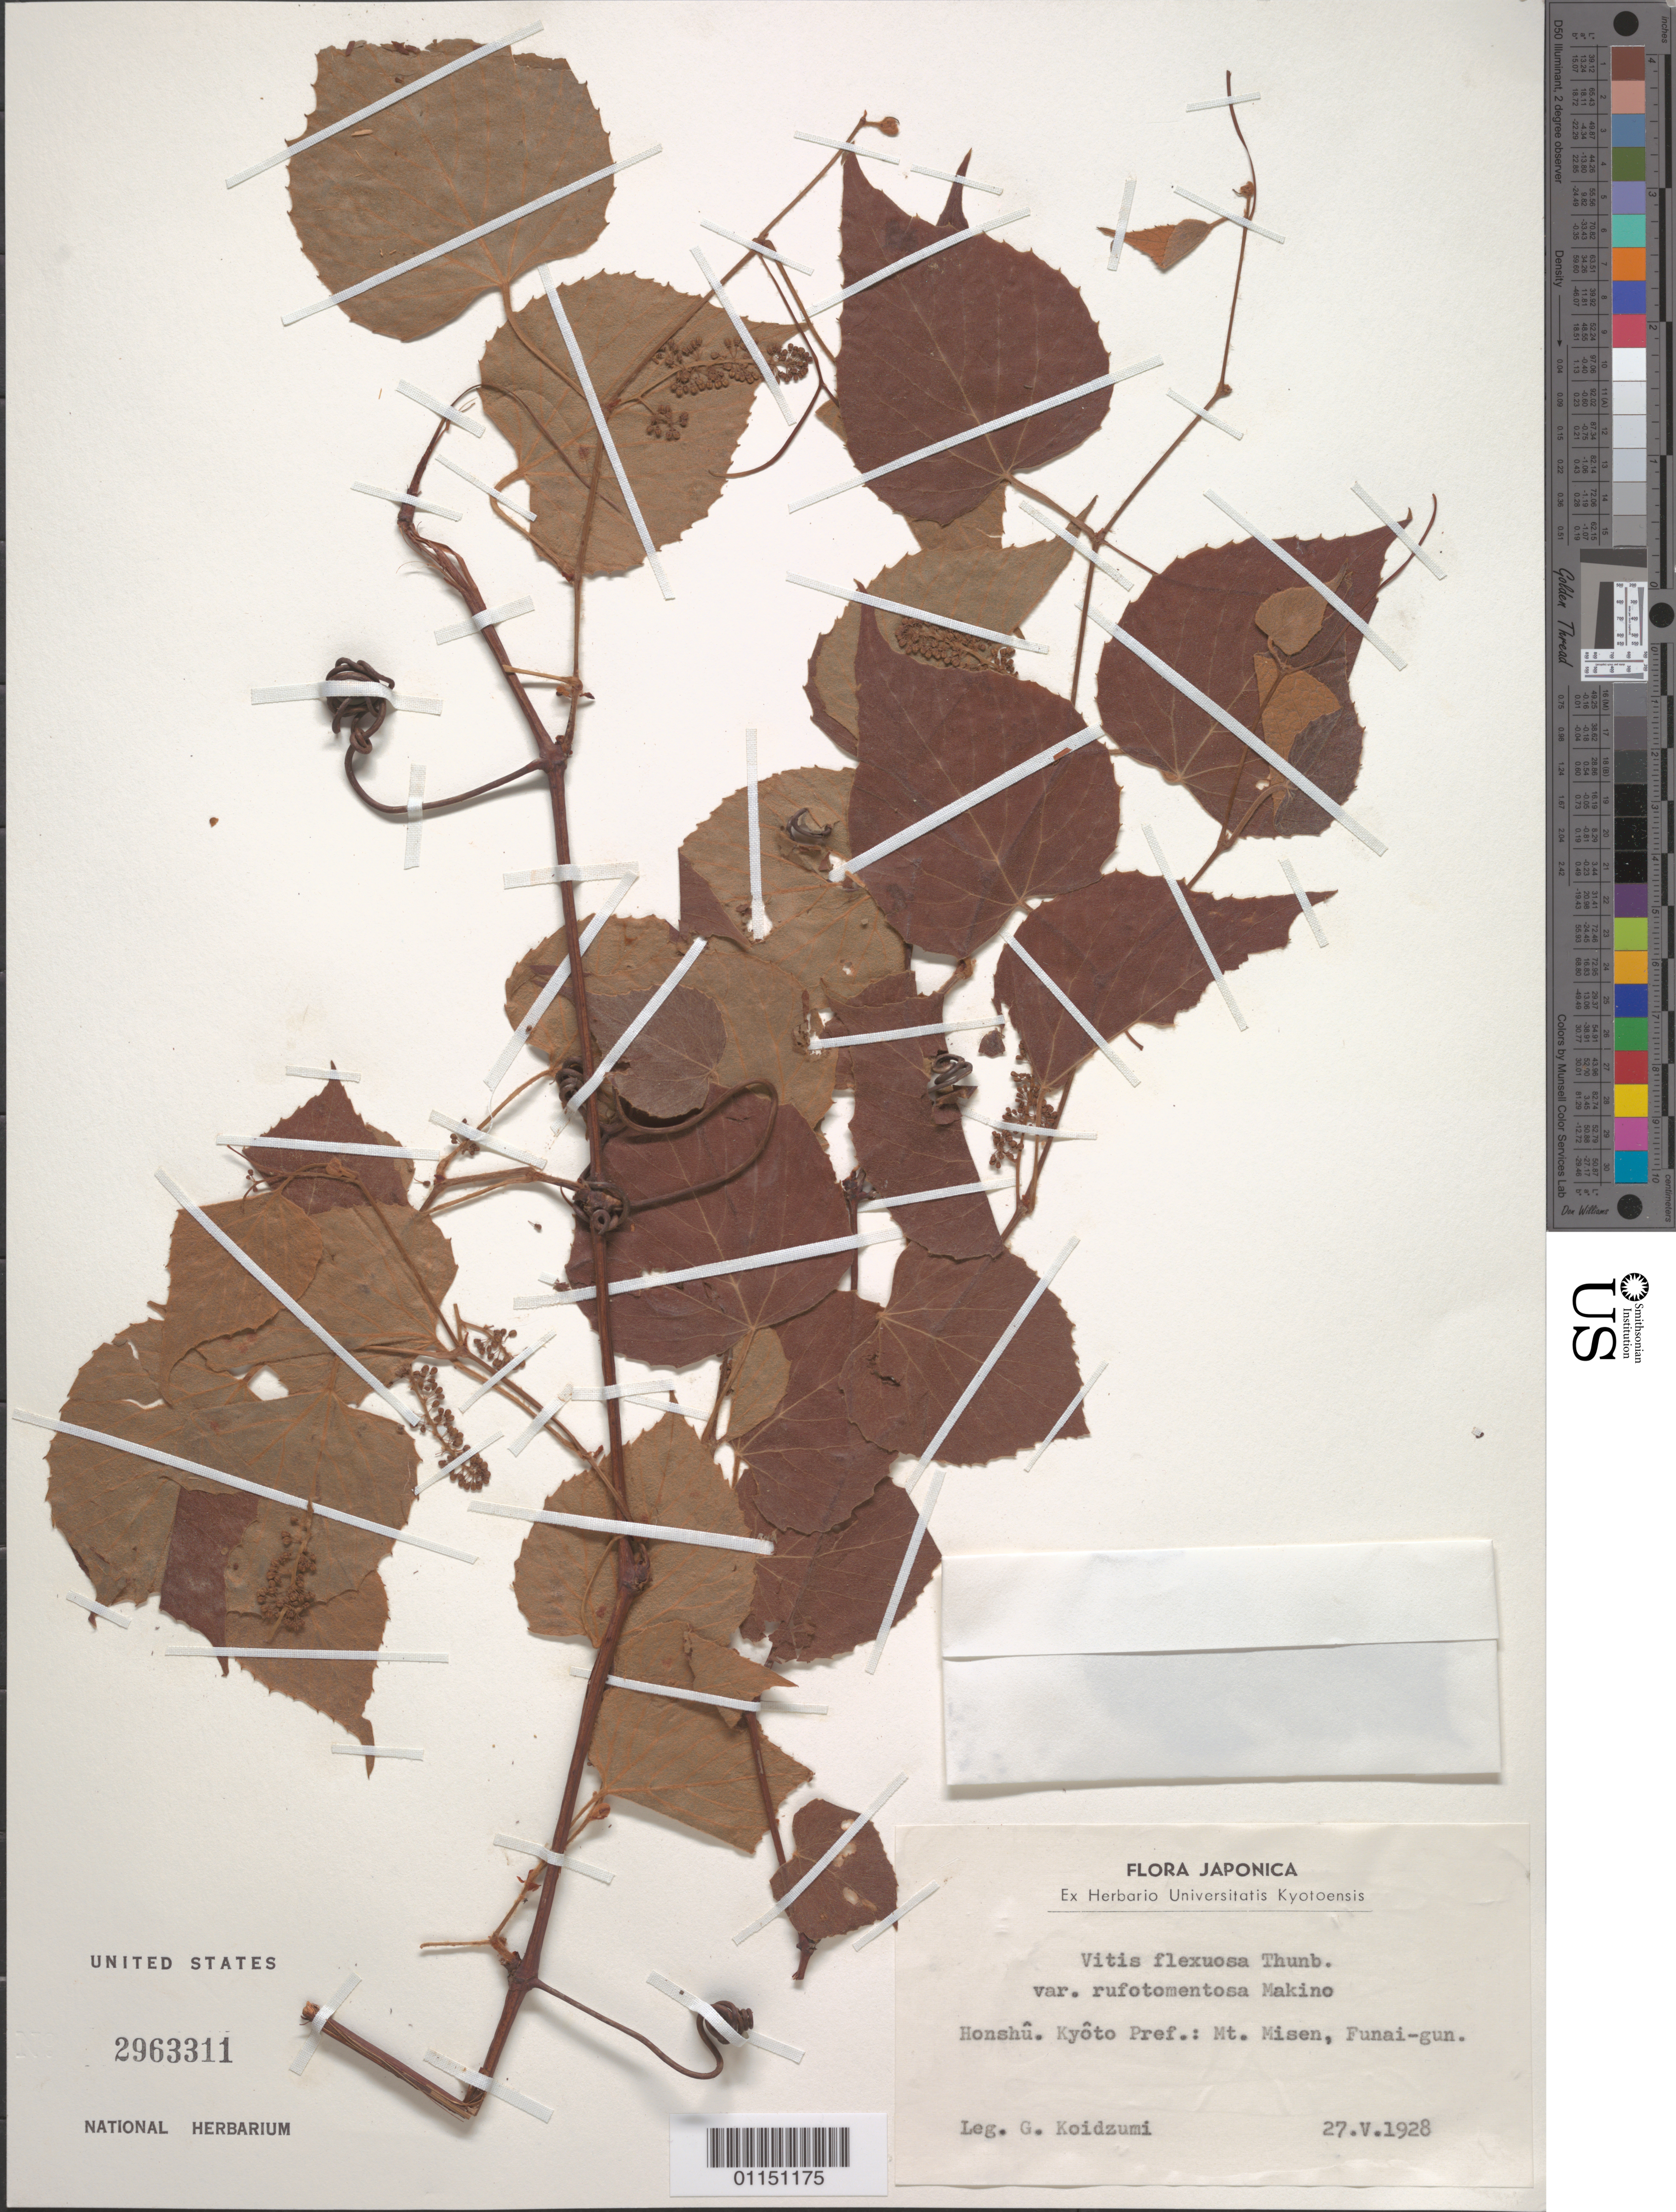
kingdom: Plantae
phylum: Tracheophyta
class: Magnoliopsida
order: Vitales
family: Vitaceae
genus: Vitis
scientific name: Vitis flexuosa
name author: Thunb.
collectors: G. Koidzumi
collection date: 1928-05-27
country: Japan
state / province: Kyoto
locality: Kyoto Pref.: Mt Misen, Funai-gun.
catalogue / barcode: US 2963311